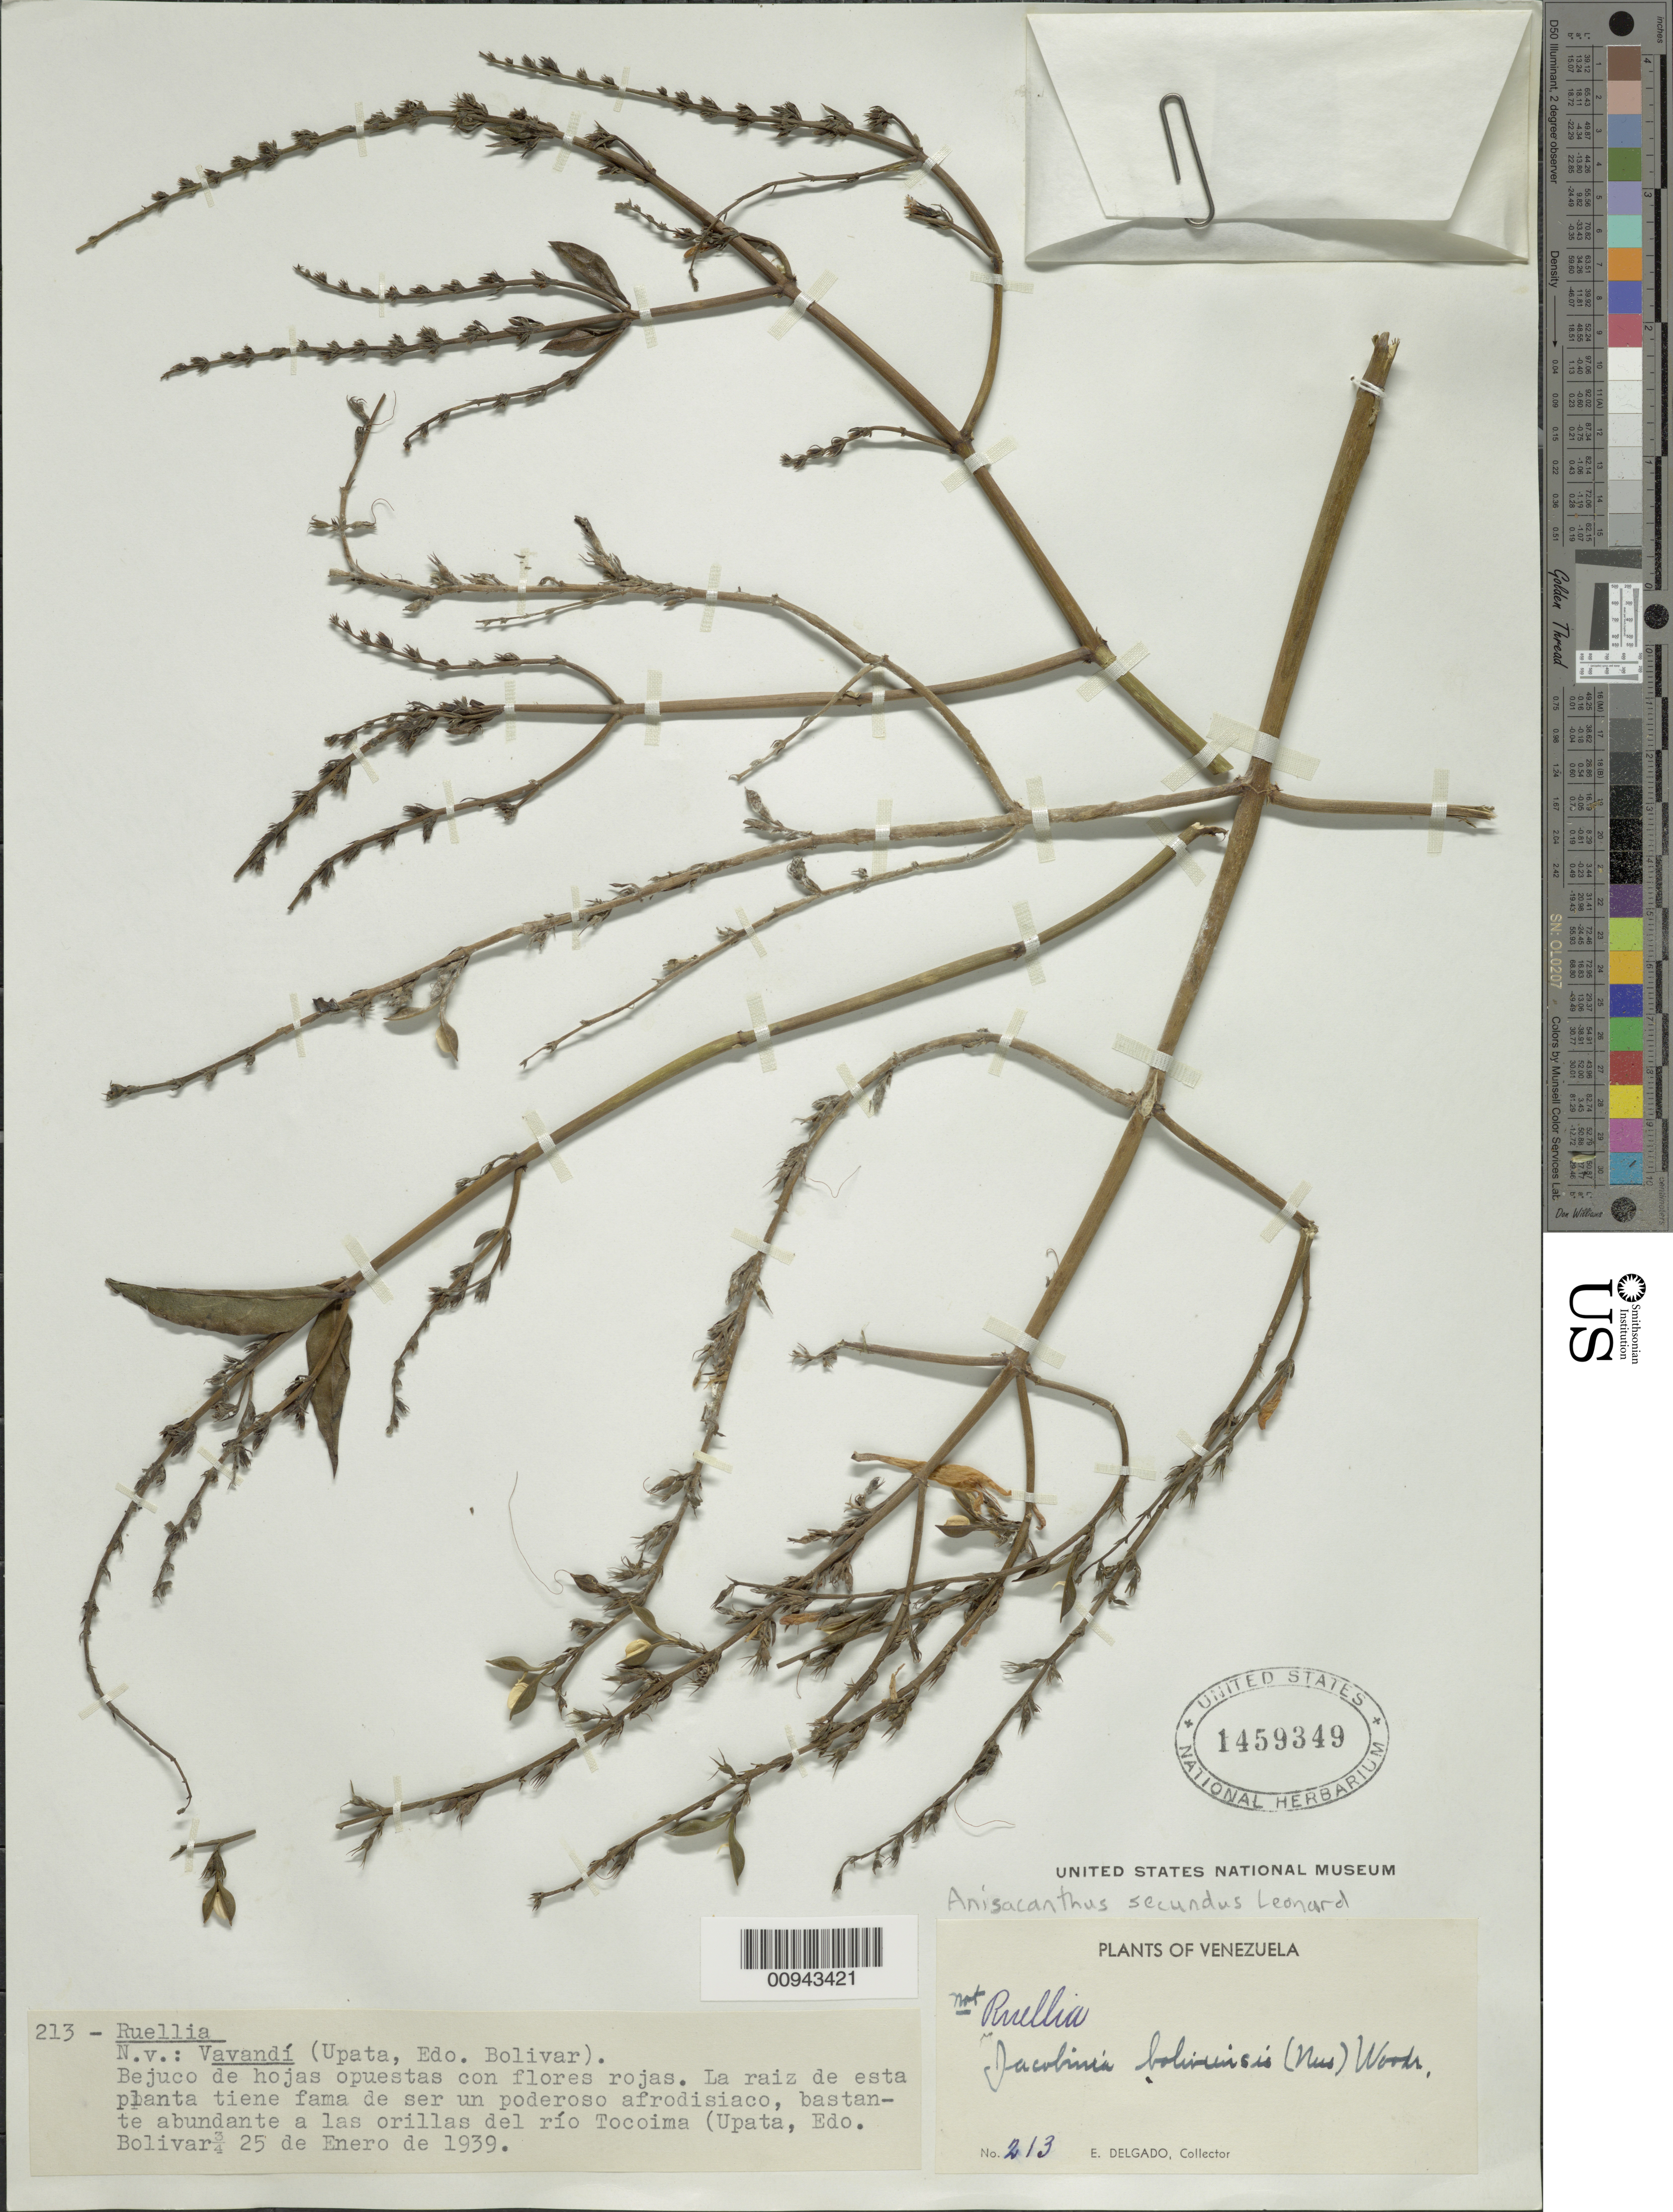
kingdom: Plantae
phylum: Tracheophyta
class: Magnoliopsida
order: Lamiales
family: Acanthaceae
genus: Anisacanthus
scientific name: Anisacanthus secundus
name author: Leonard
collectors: E. Delgado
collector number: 213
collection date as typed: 25-Jan-39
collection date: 1939-01-25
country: Venezuela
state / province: Bolívar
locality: Upata, Rio Tocoima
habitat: Orillas del rio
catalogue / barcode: US 1459349